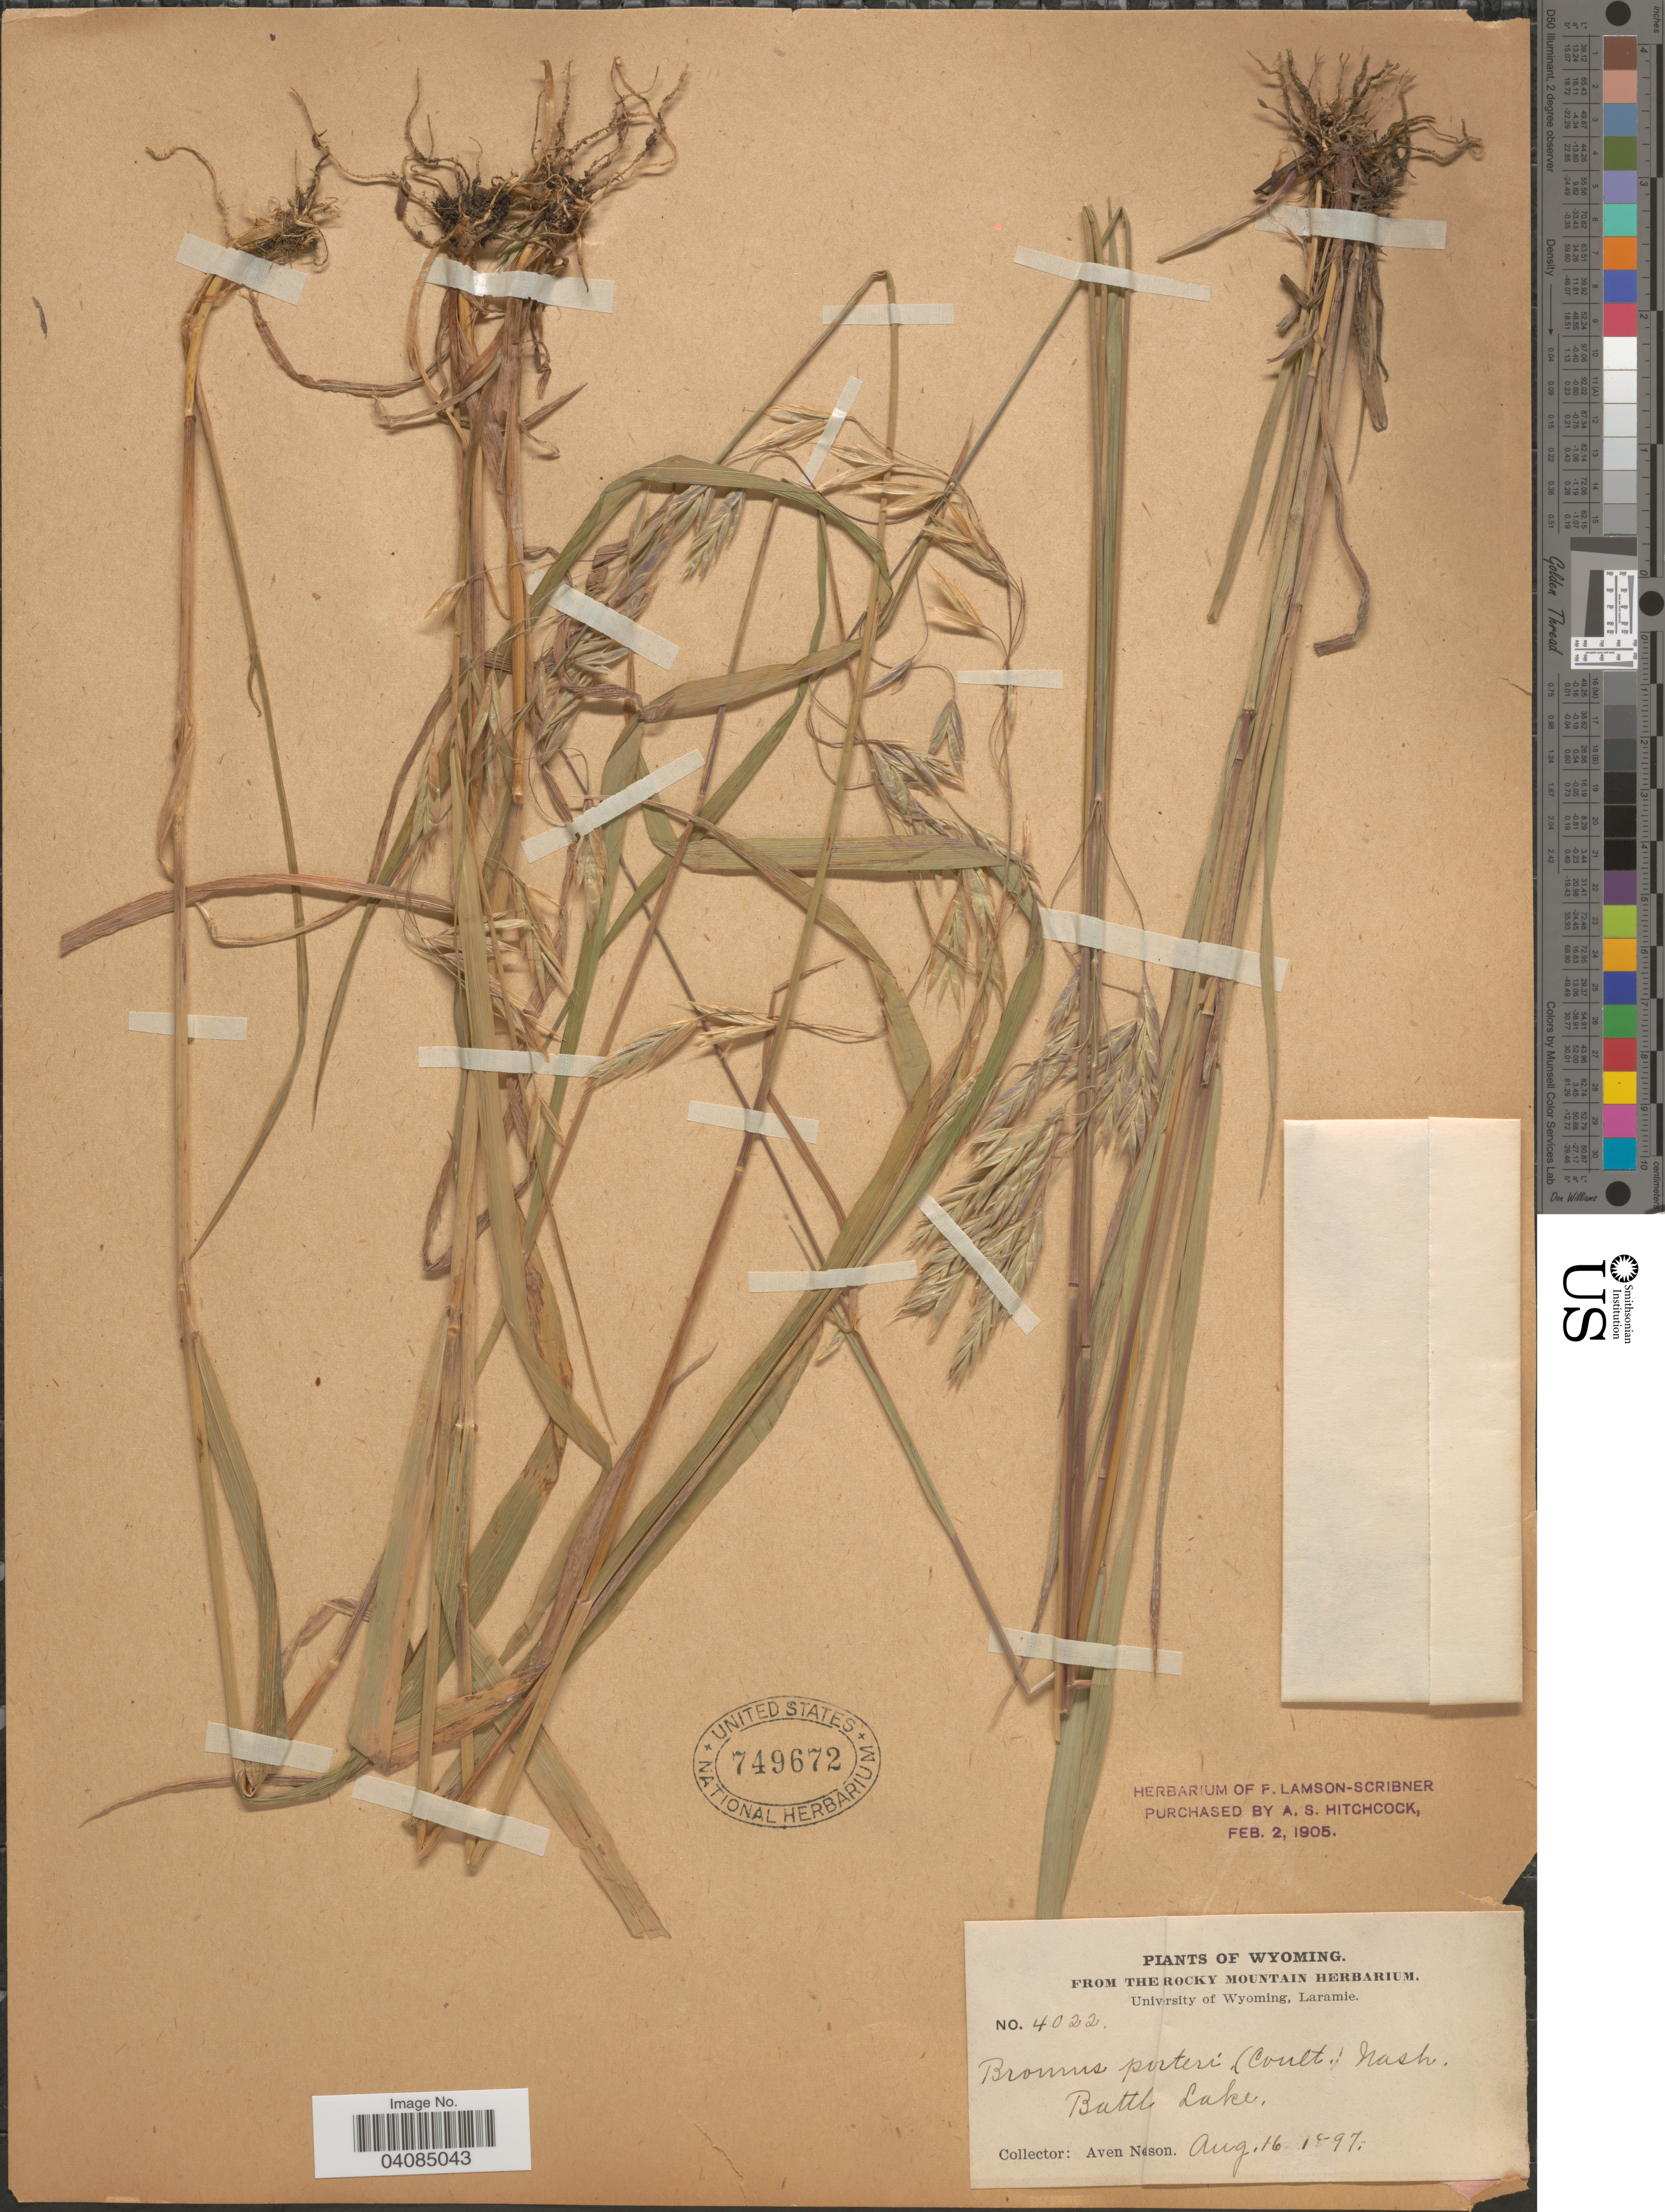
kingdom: Plantae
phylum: Tracheophyta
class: Liliopsida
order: Poales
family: Poaceae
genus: Bromus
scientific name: Bromus racemosus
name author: L.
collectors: A. Nelson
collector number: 4022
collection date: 1897-08-16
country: United States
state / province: Wyoming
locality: Battle Lake.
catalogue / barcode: US 749672